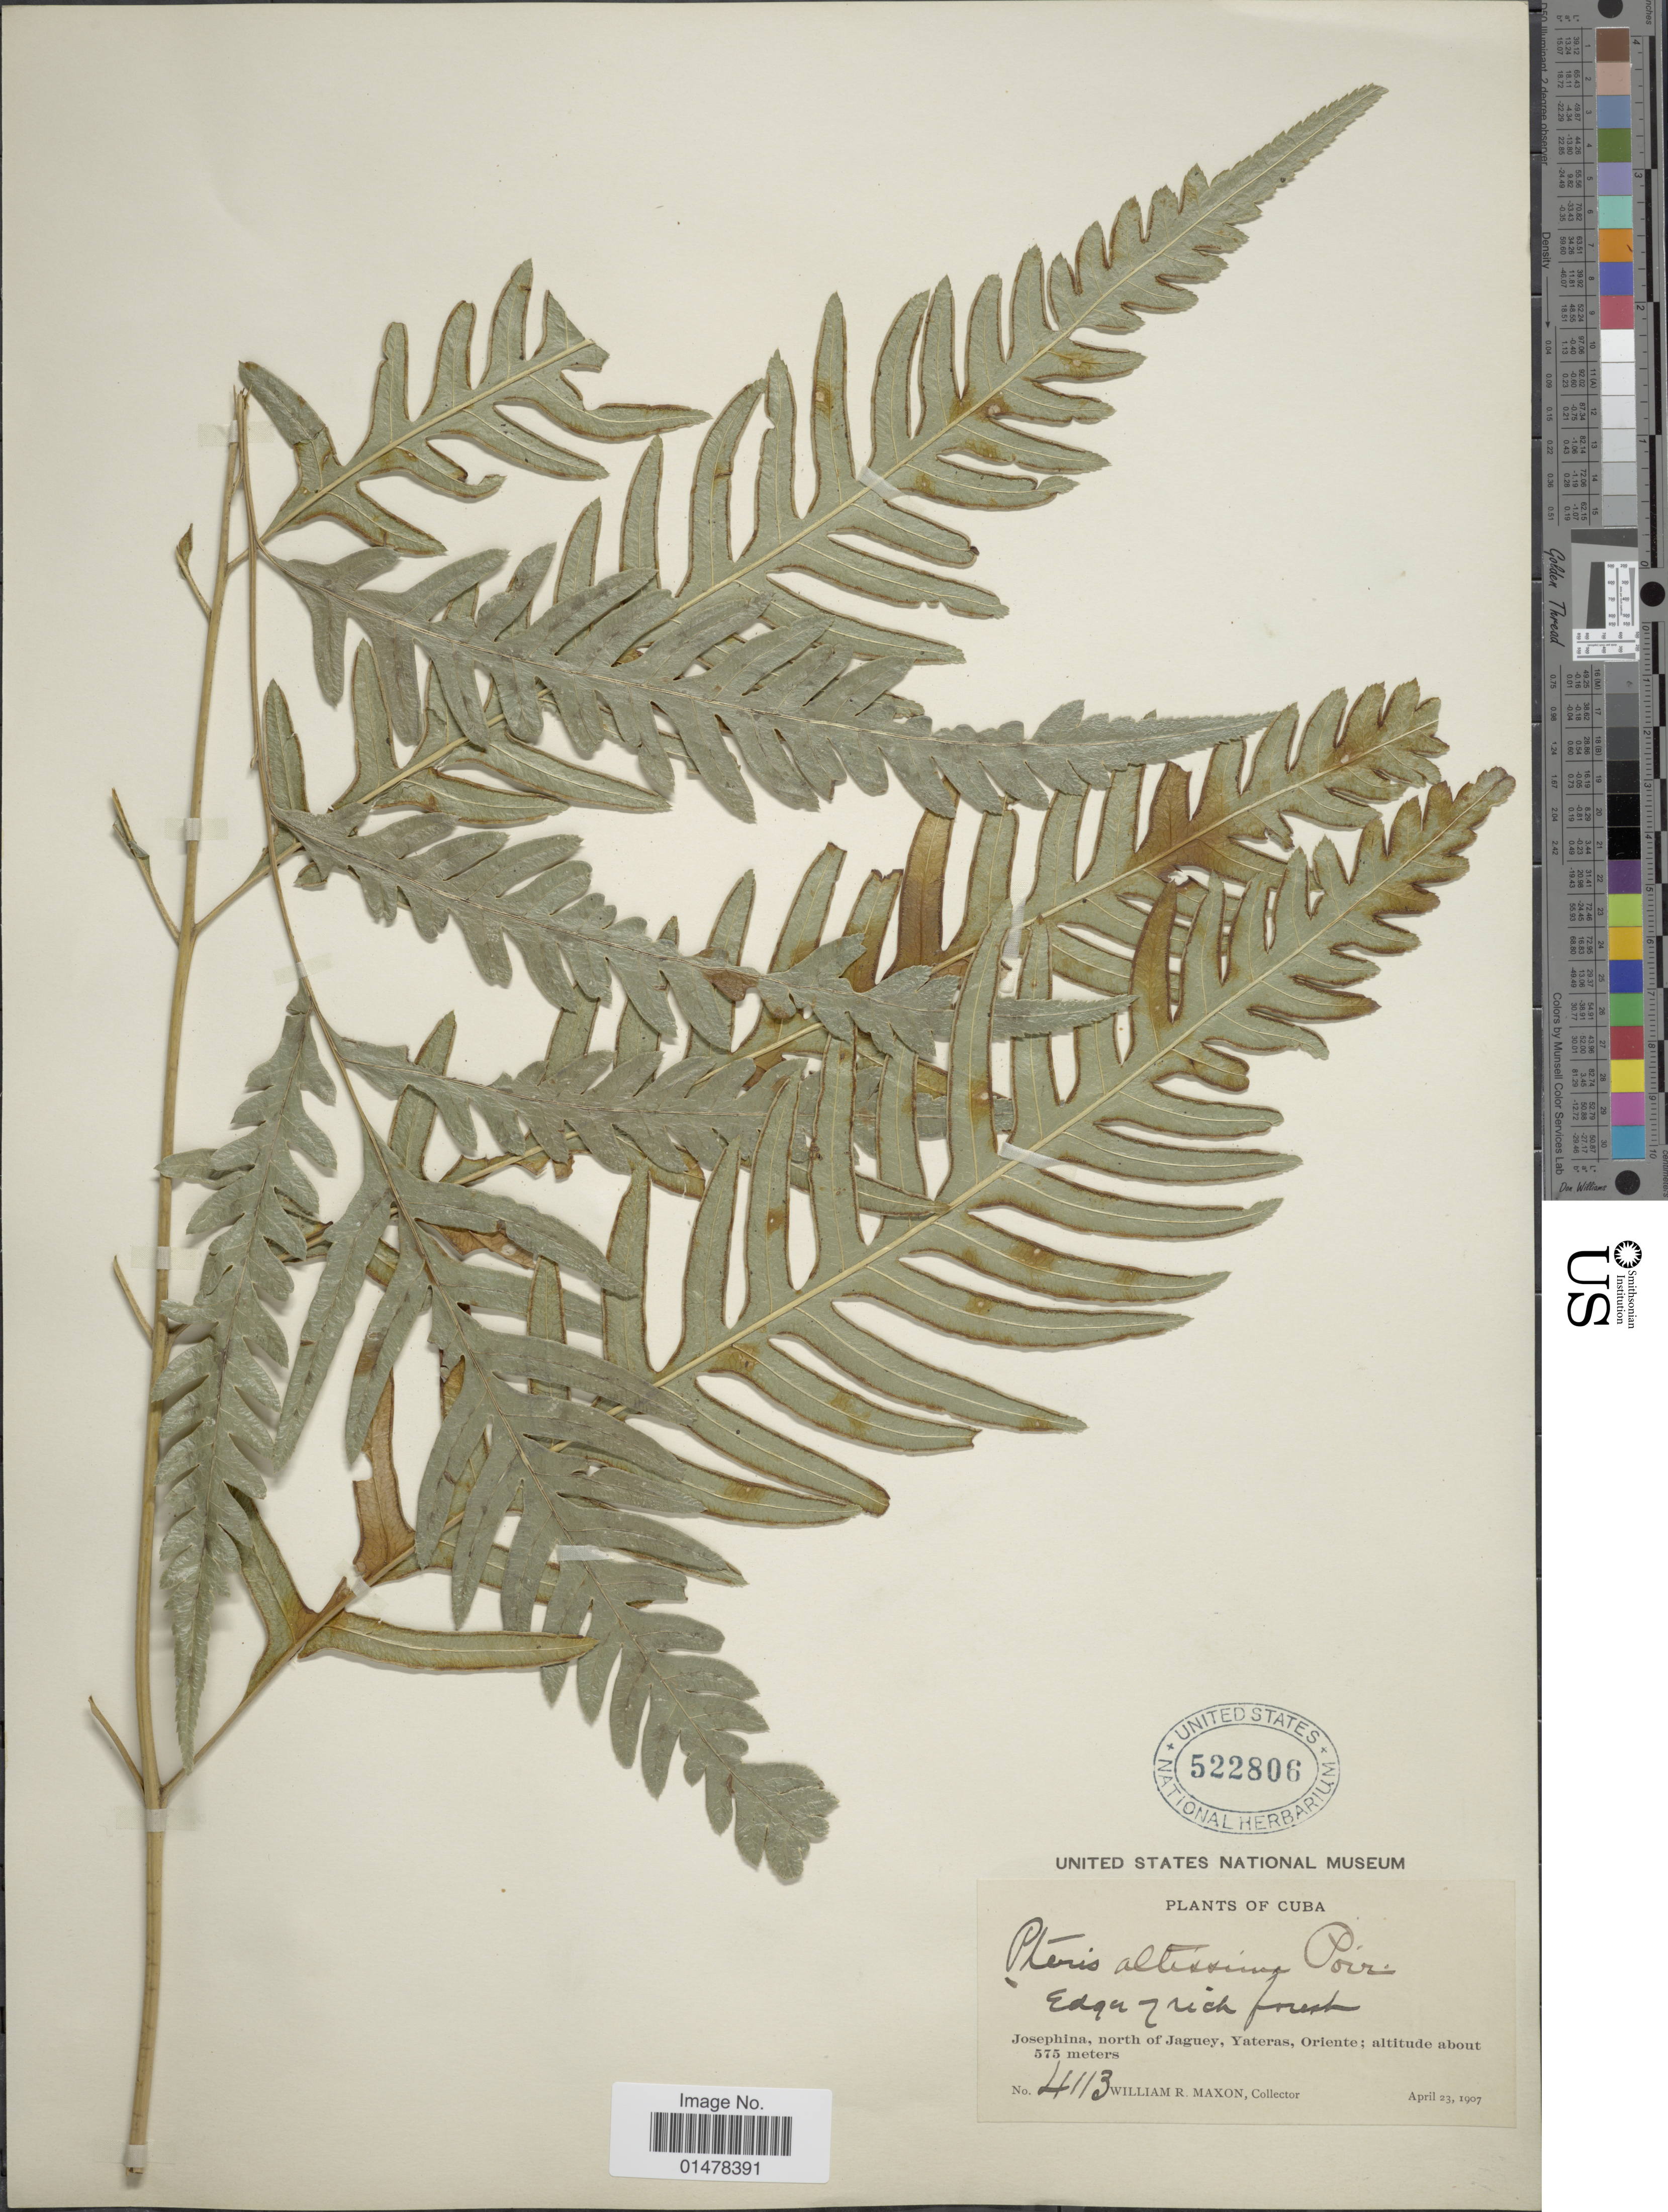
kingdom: Plantae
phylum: Tracheophyta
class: Polypodiopsida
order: Polypodiales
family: Pteridaceae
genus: Pteris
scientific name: Pteris altissima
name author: Poir.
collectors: W. R. Maxon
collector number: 4113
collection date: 1907-04-23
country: Cuba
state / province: Oriente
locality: Josephina, north of Jaguey, Yateras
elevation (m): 575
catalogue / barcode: US 522806